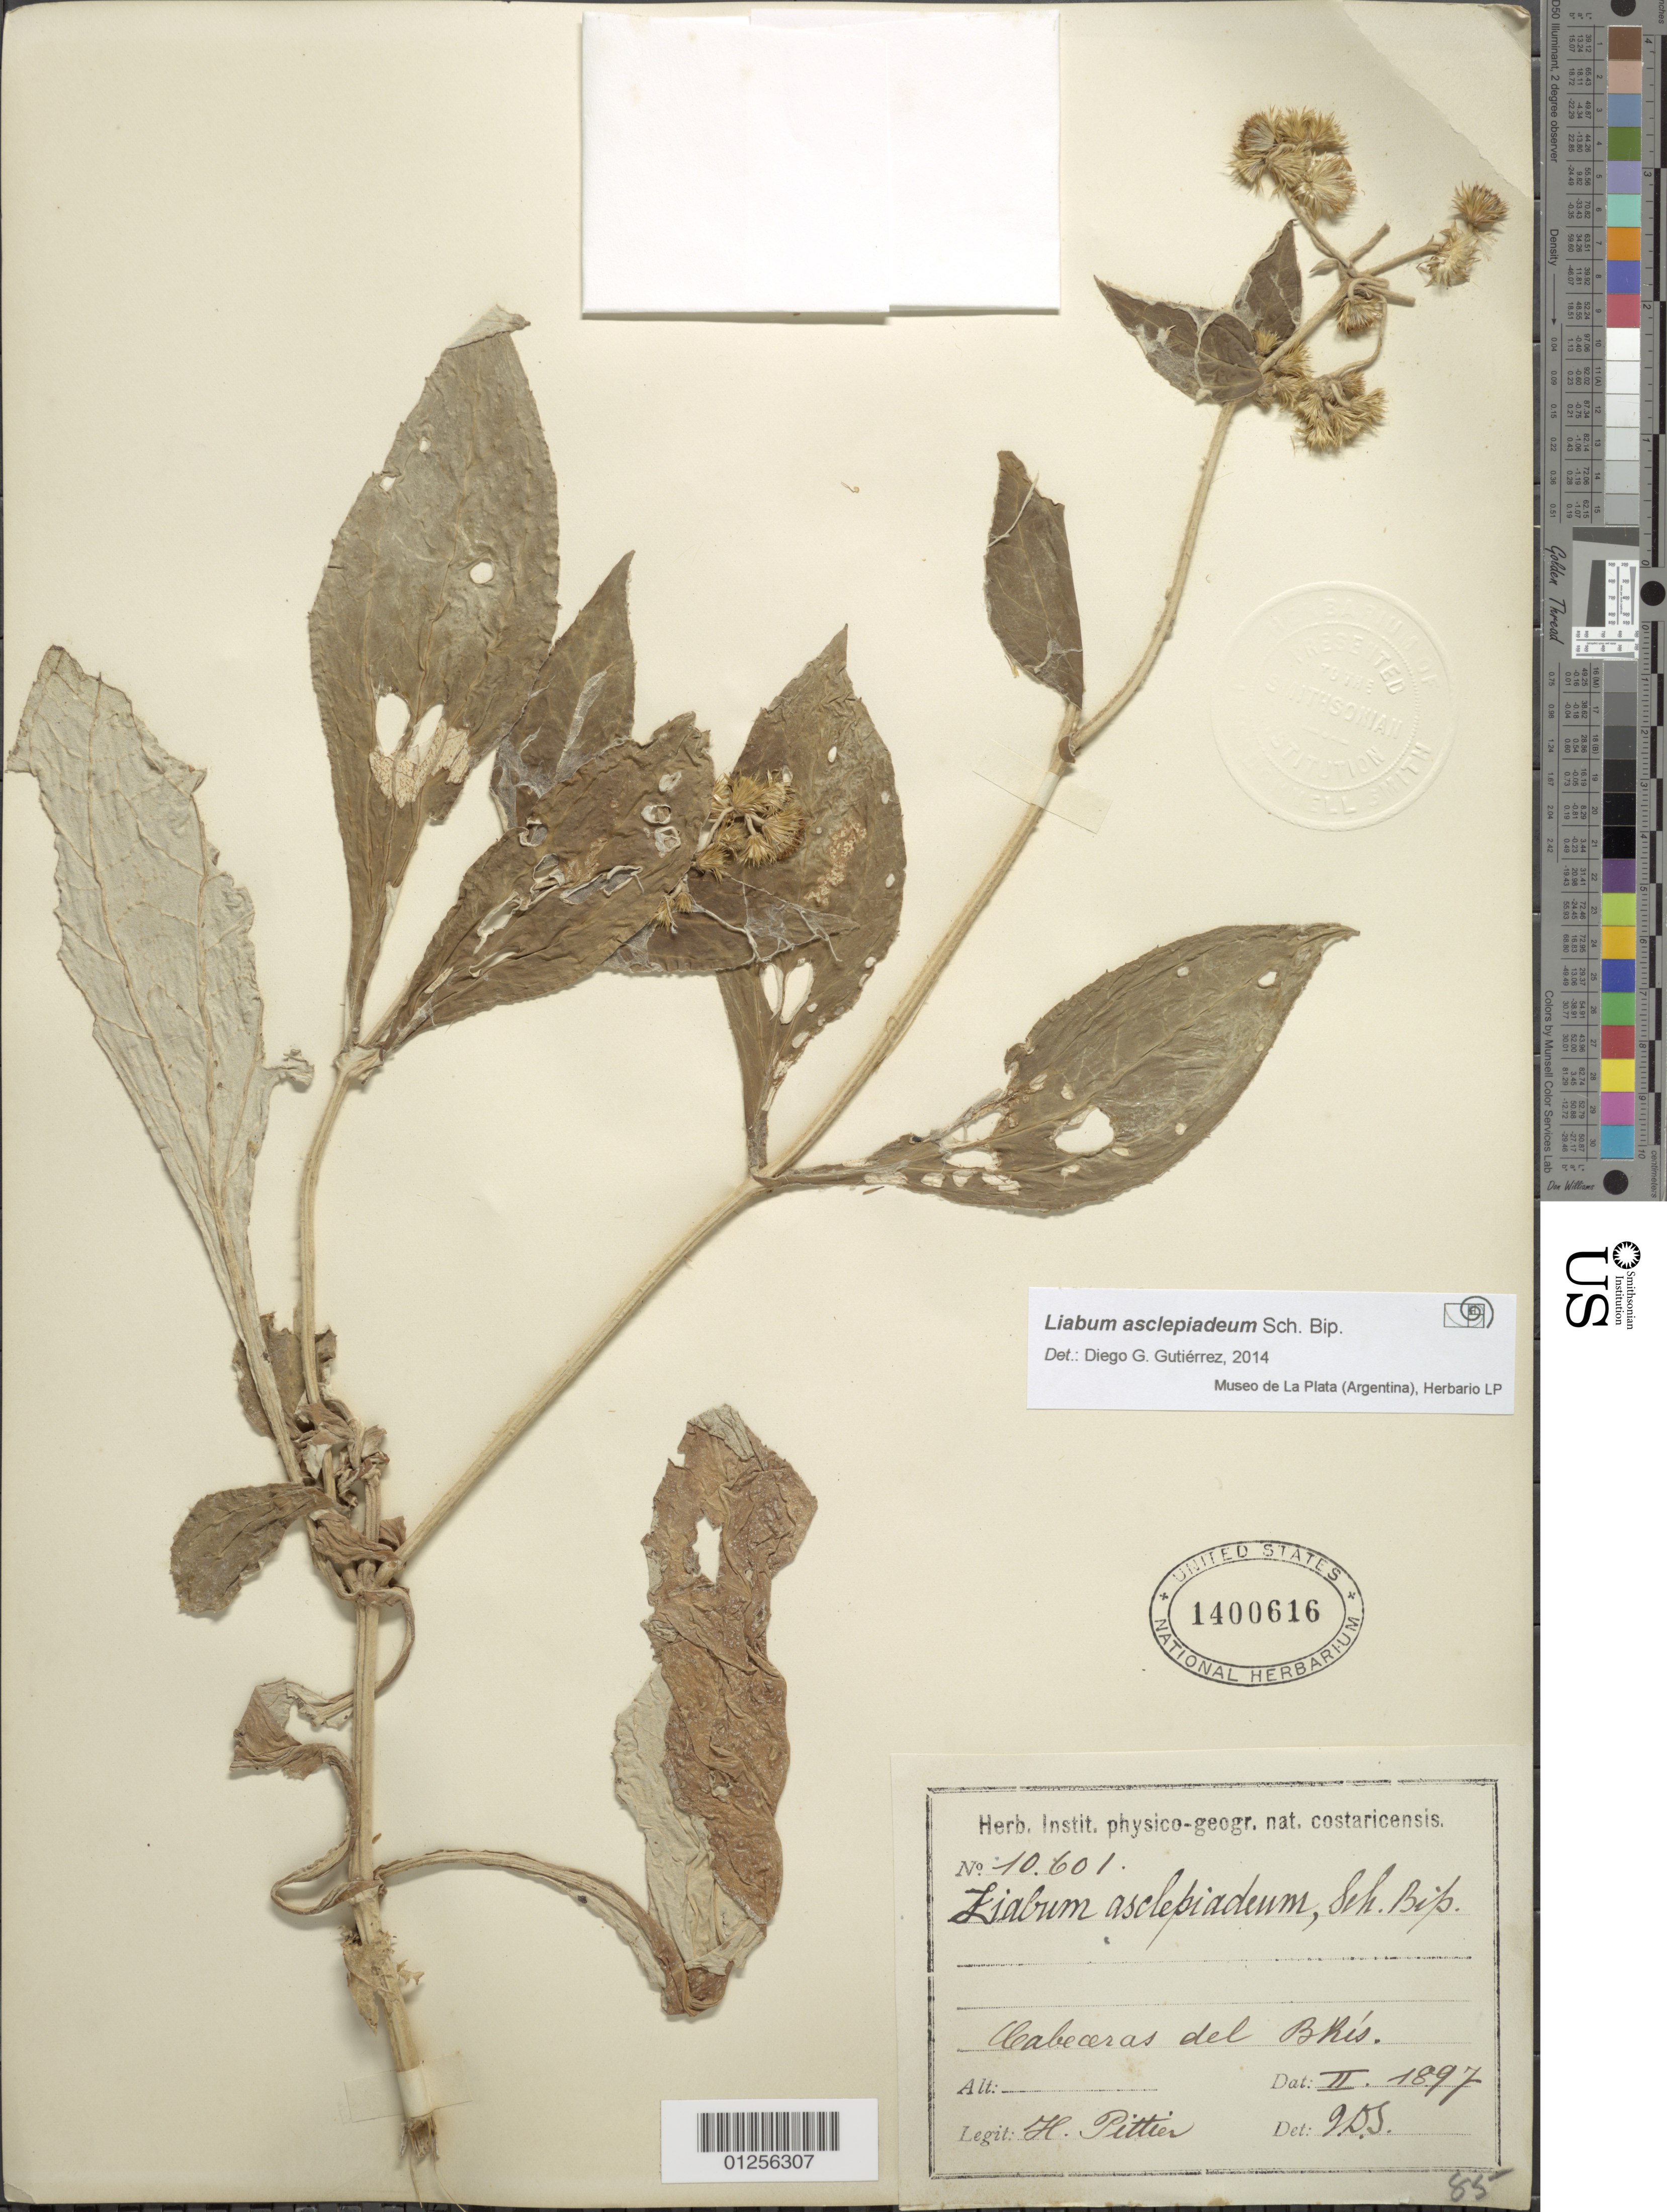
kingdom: Plantae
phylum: Tracheophyta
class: Magnoliopsida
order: Asterales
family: Asteraceae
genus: Liabum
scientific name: Liabum asclepiadeum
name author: Sch. Bip.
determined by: Gutierrez, D. G.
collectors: H. F. Pittier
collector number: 10601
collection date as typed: February 1897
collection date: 1897-02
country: Costa Rica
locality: Cabeceras del Bhis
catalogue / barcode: US 1400616